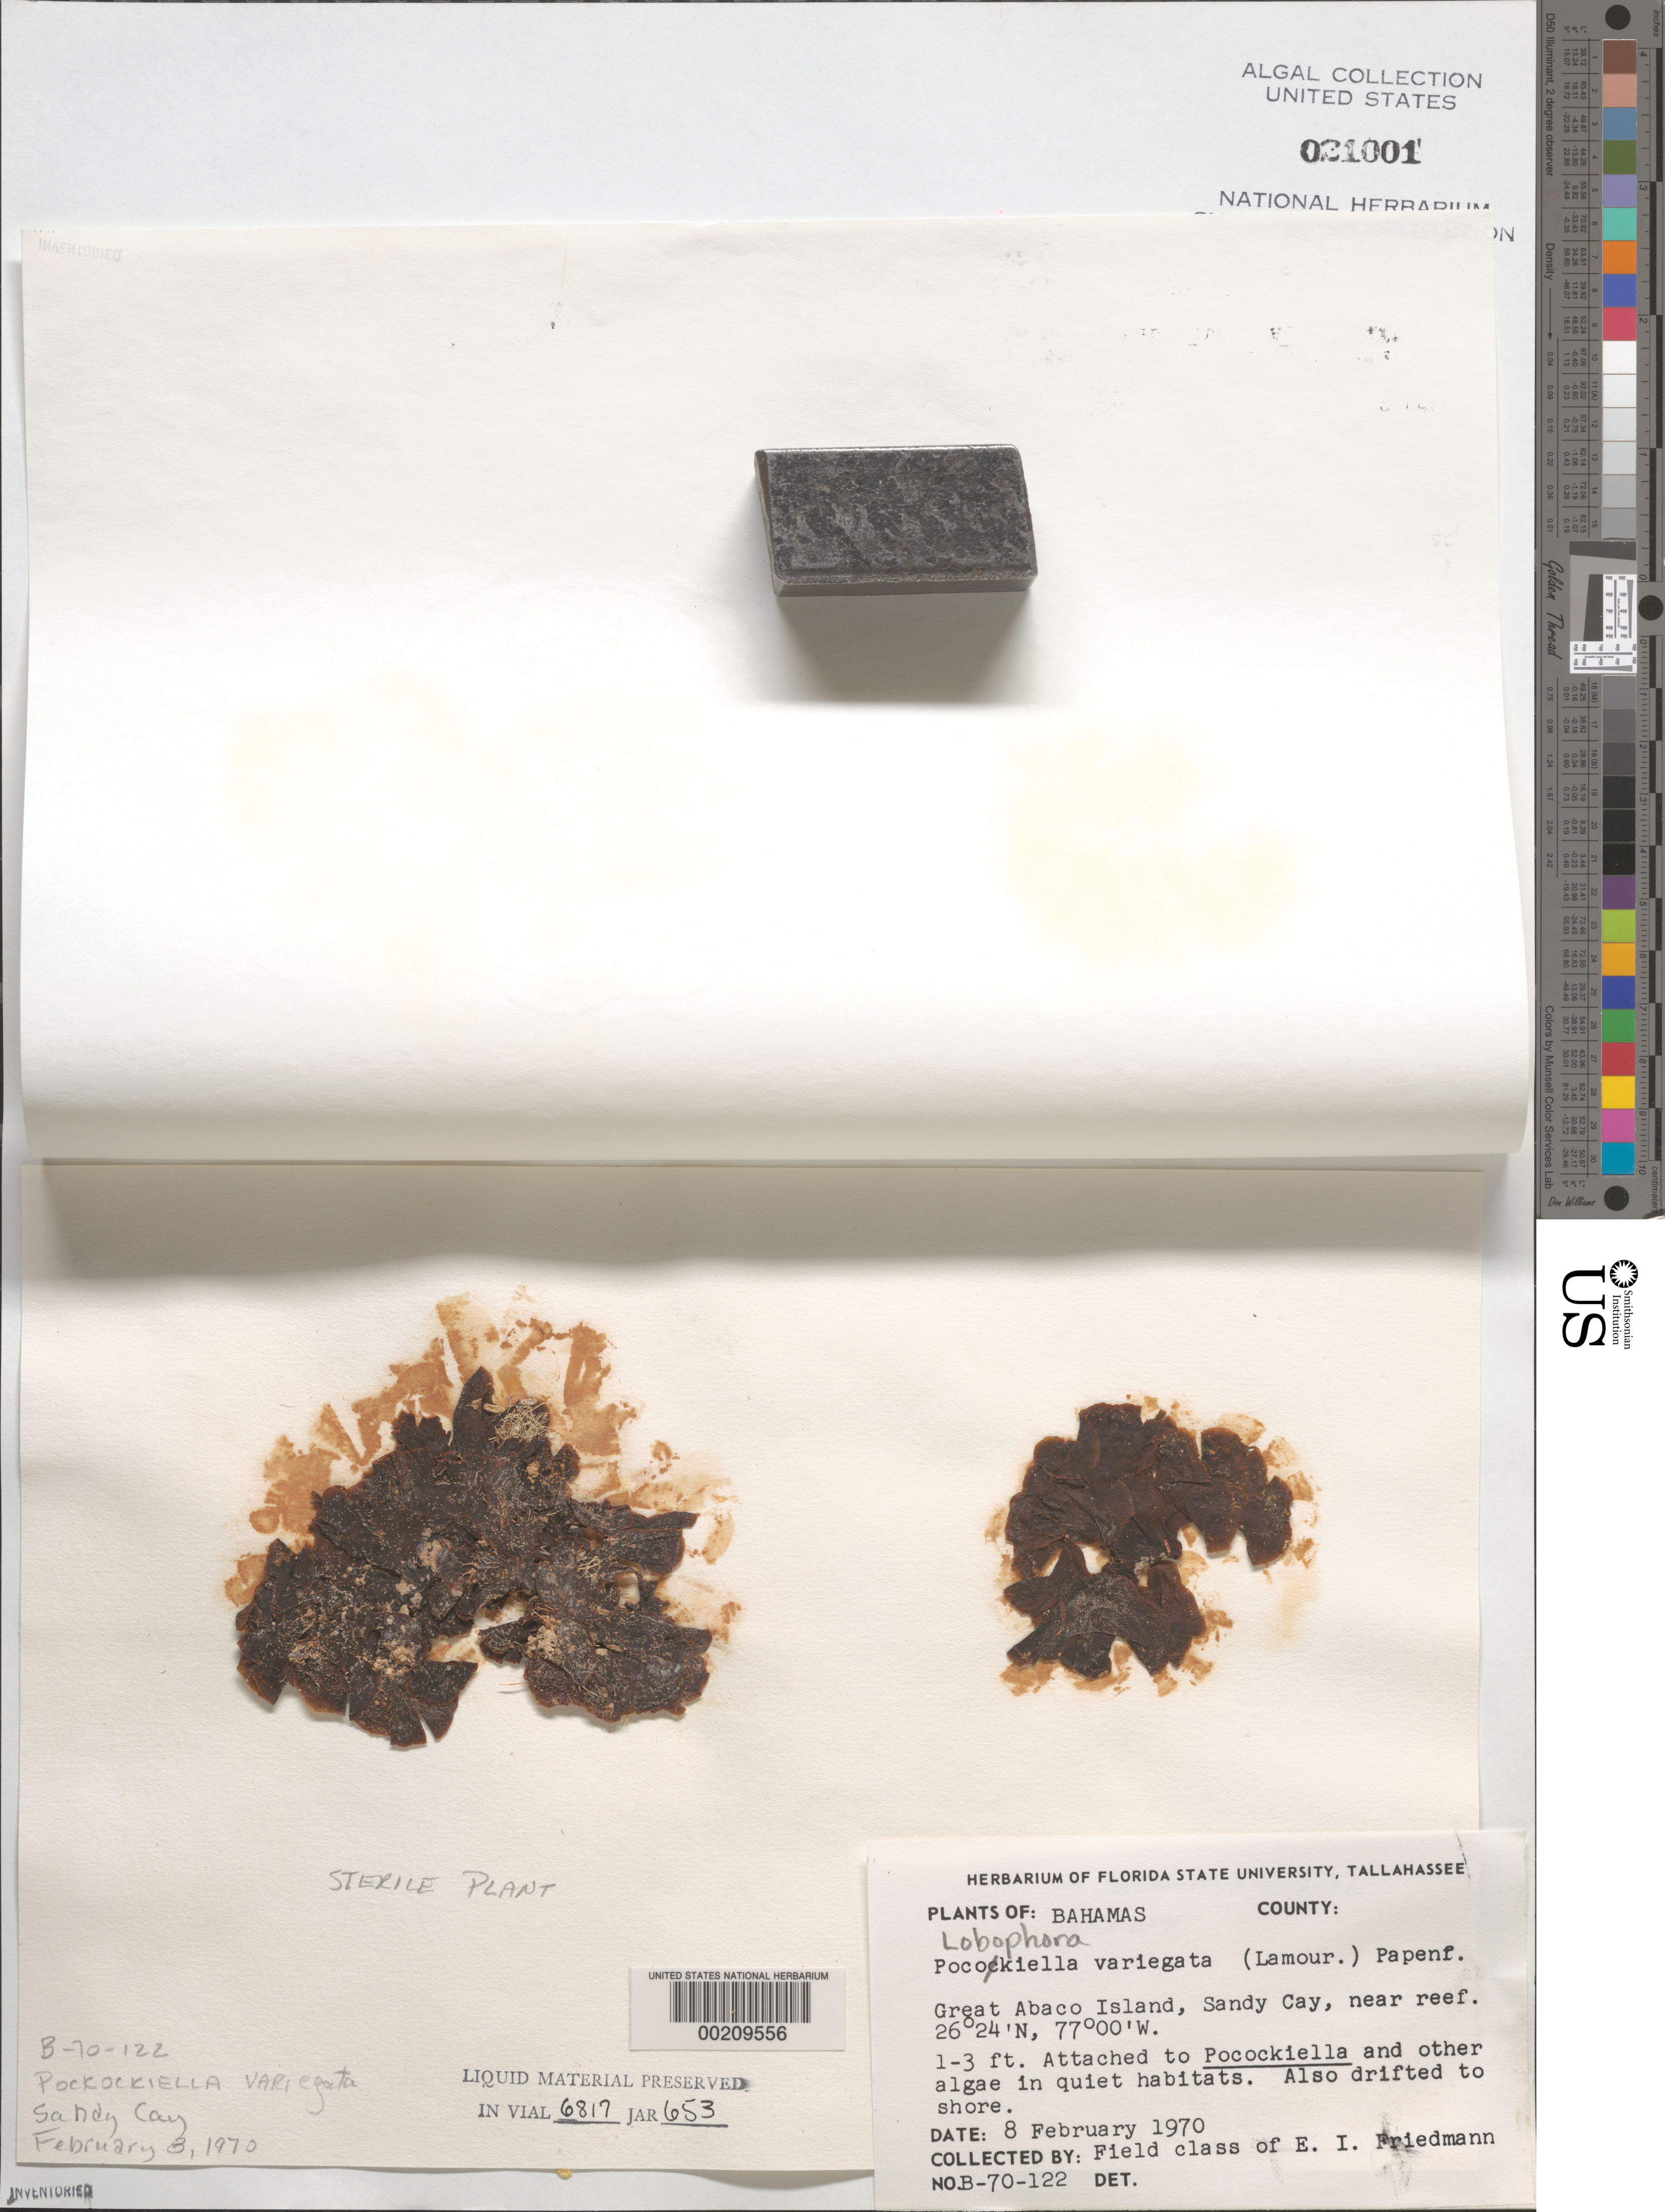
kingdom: Chromista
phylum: Ochrophyta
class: Phaeophyceae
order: Dictyotales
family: Dictyotaceae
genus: Lobophora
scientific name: Lobophora variegata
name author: (J.V.Lamouroux) Womersley & E.C. Oliveira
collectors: E. Friedmann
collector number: B-70-122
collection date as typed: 08 Feb 1970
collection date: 1970-02-08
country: Bahamas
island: Great Abaco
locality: Sandy Cay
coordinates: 26 24" N, 77 00" W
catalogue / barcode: US 21001